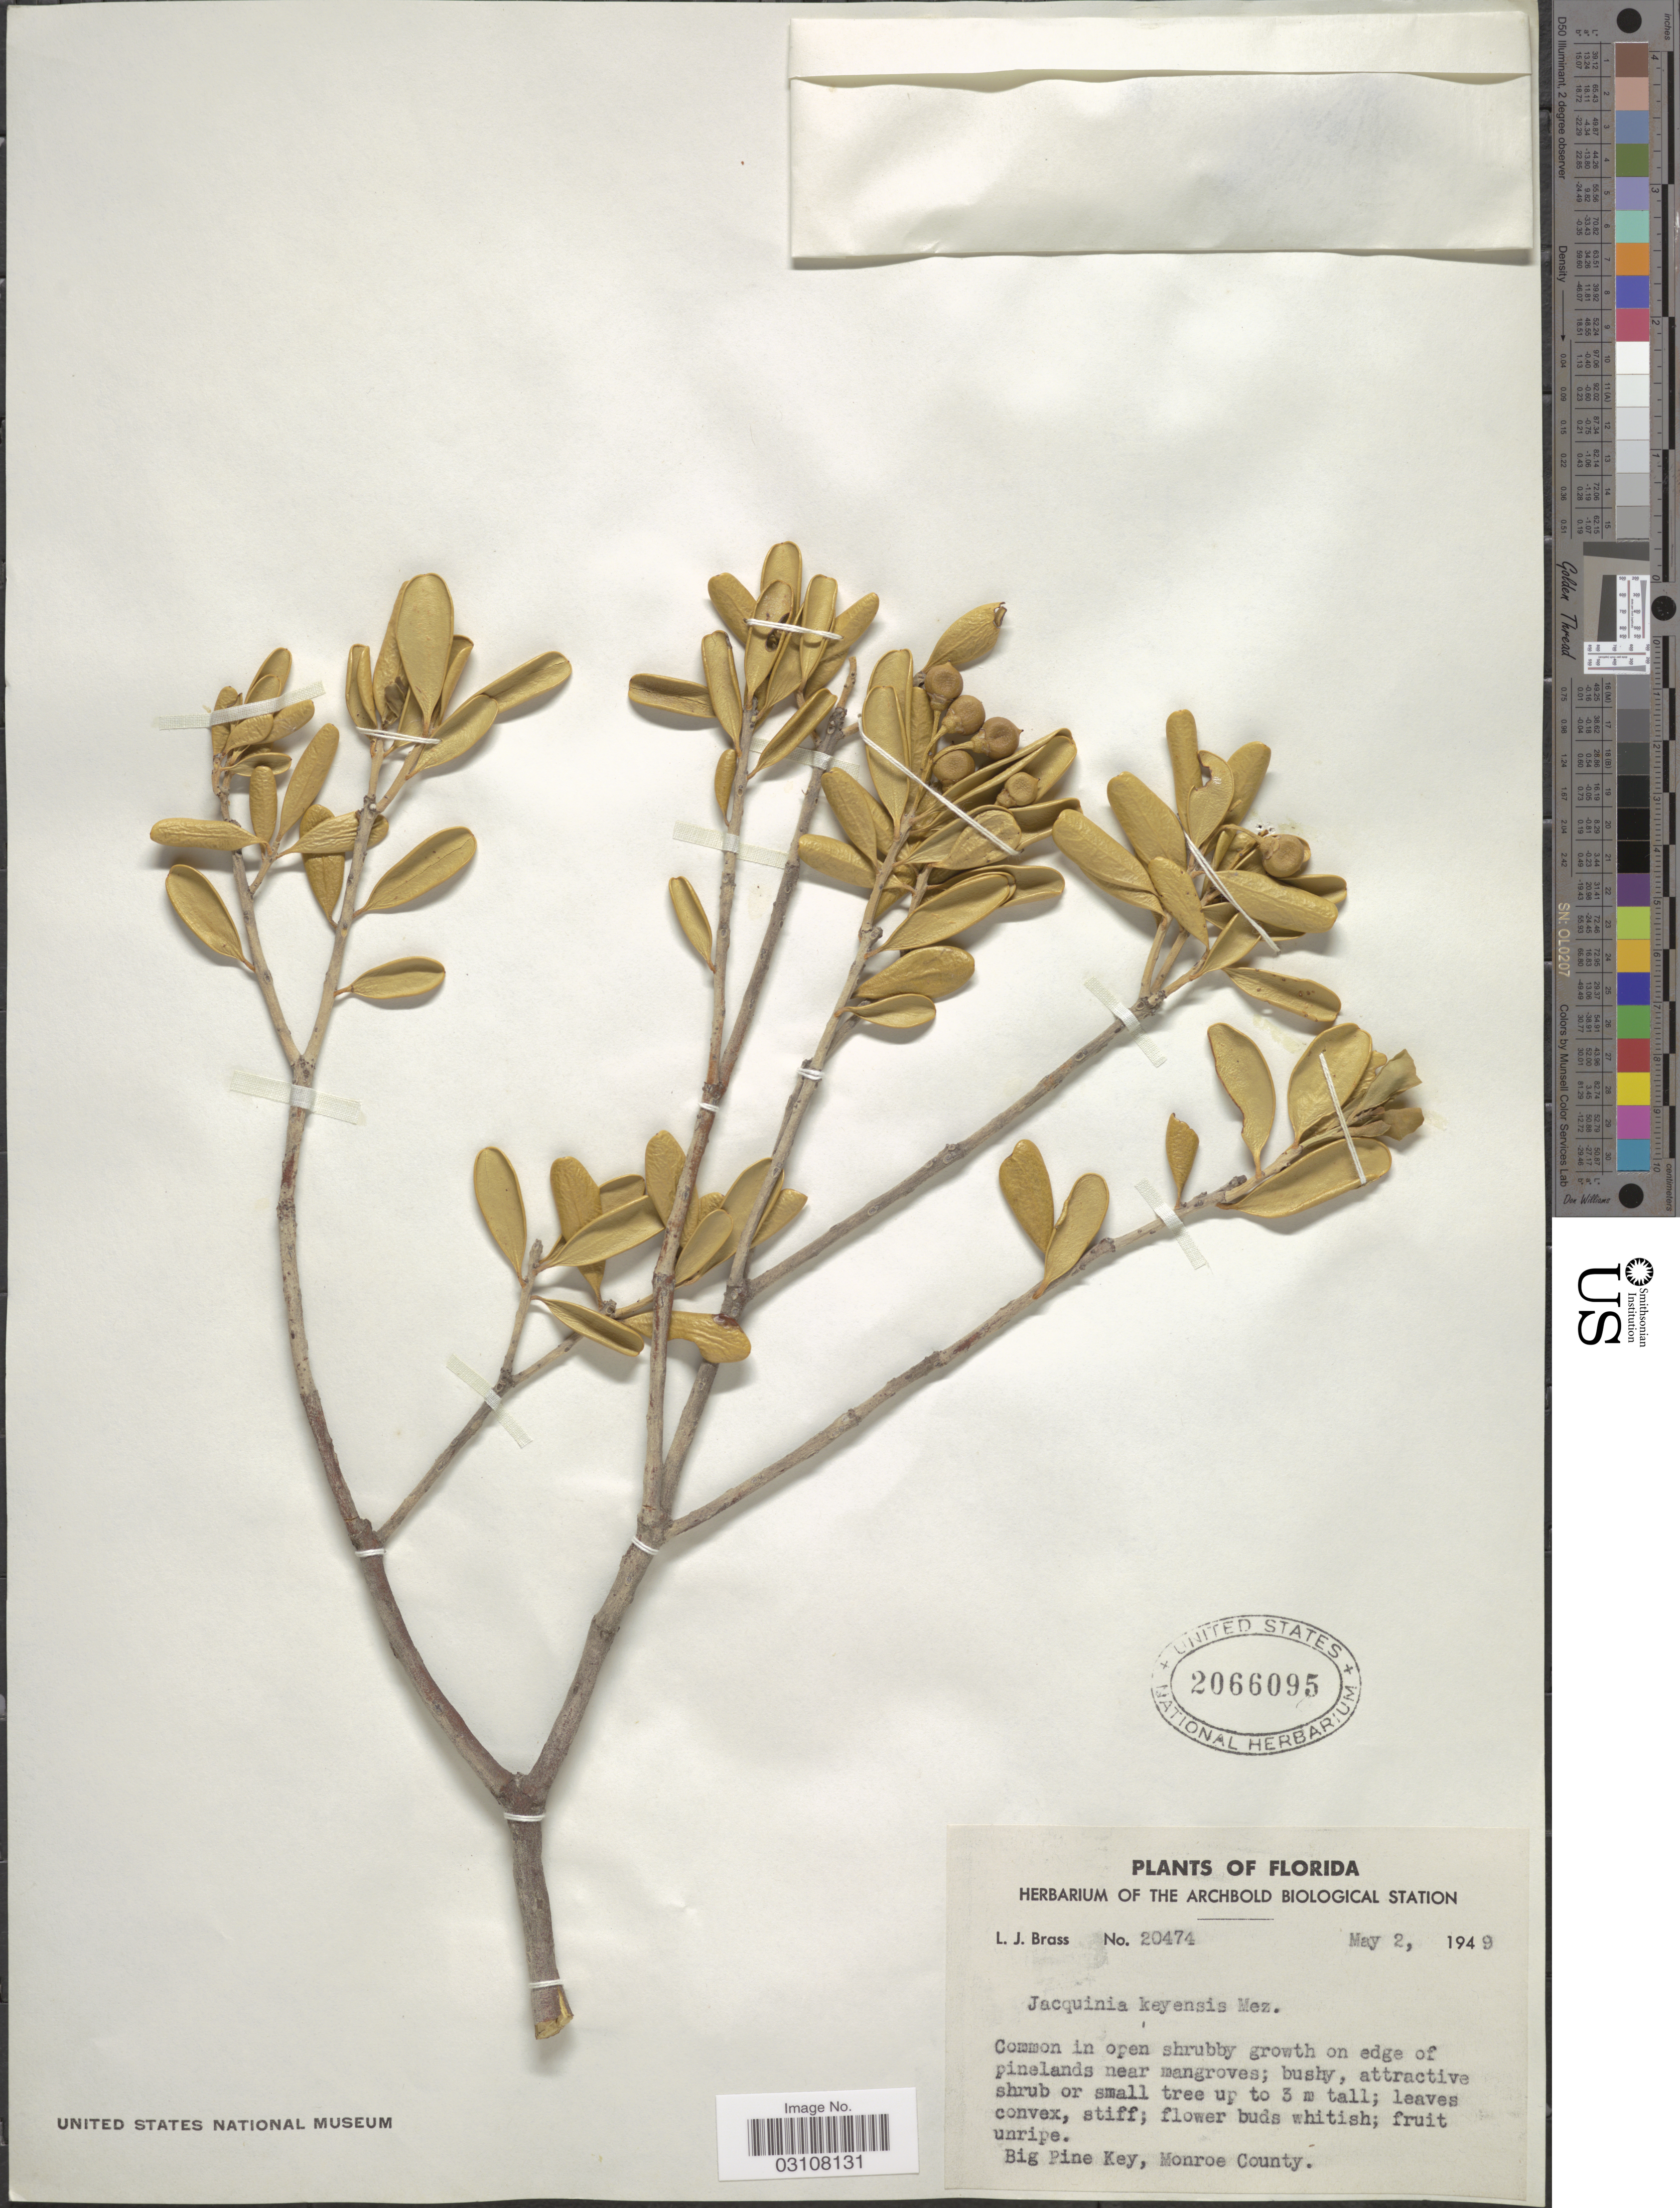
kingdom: Plantae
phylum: Tracheophyta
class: Magnoliopsida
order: Ericales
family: Primulaceae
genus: Jacquinia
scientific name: Jacquinia keyensis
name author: Mez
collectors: L. J. Brass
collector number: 20474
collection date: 1949-05-02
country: United States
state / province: Florida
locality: Big Pine Key, Monroe County.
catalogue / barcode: US 2066095